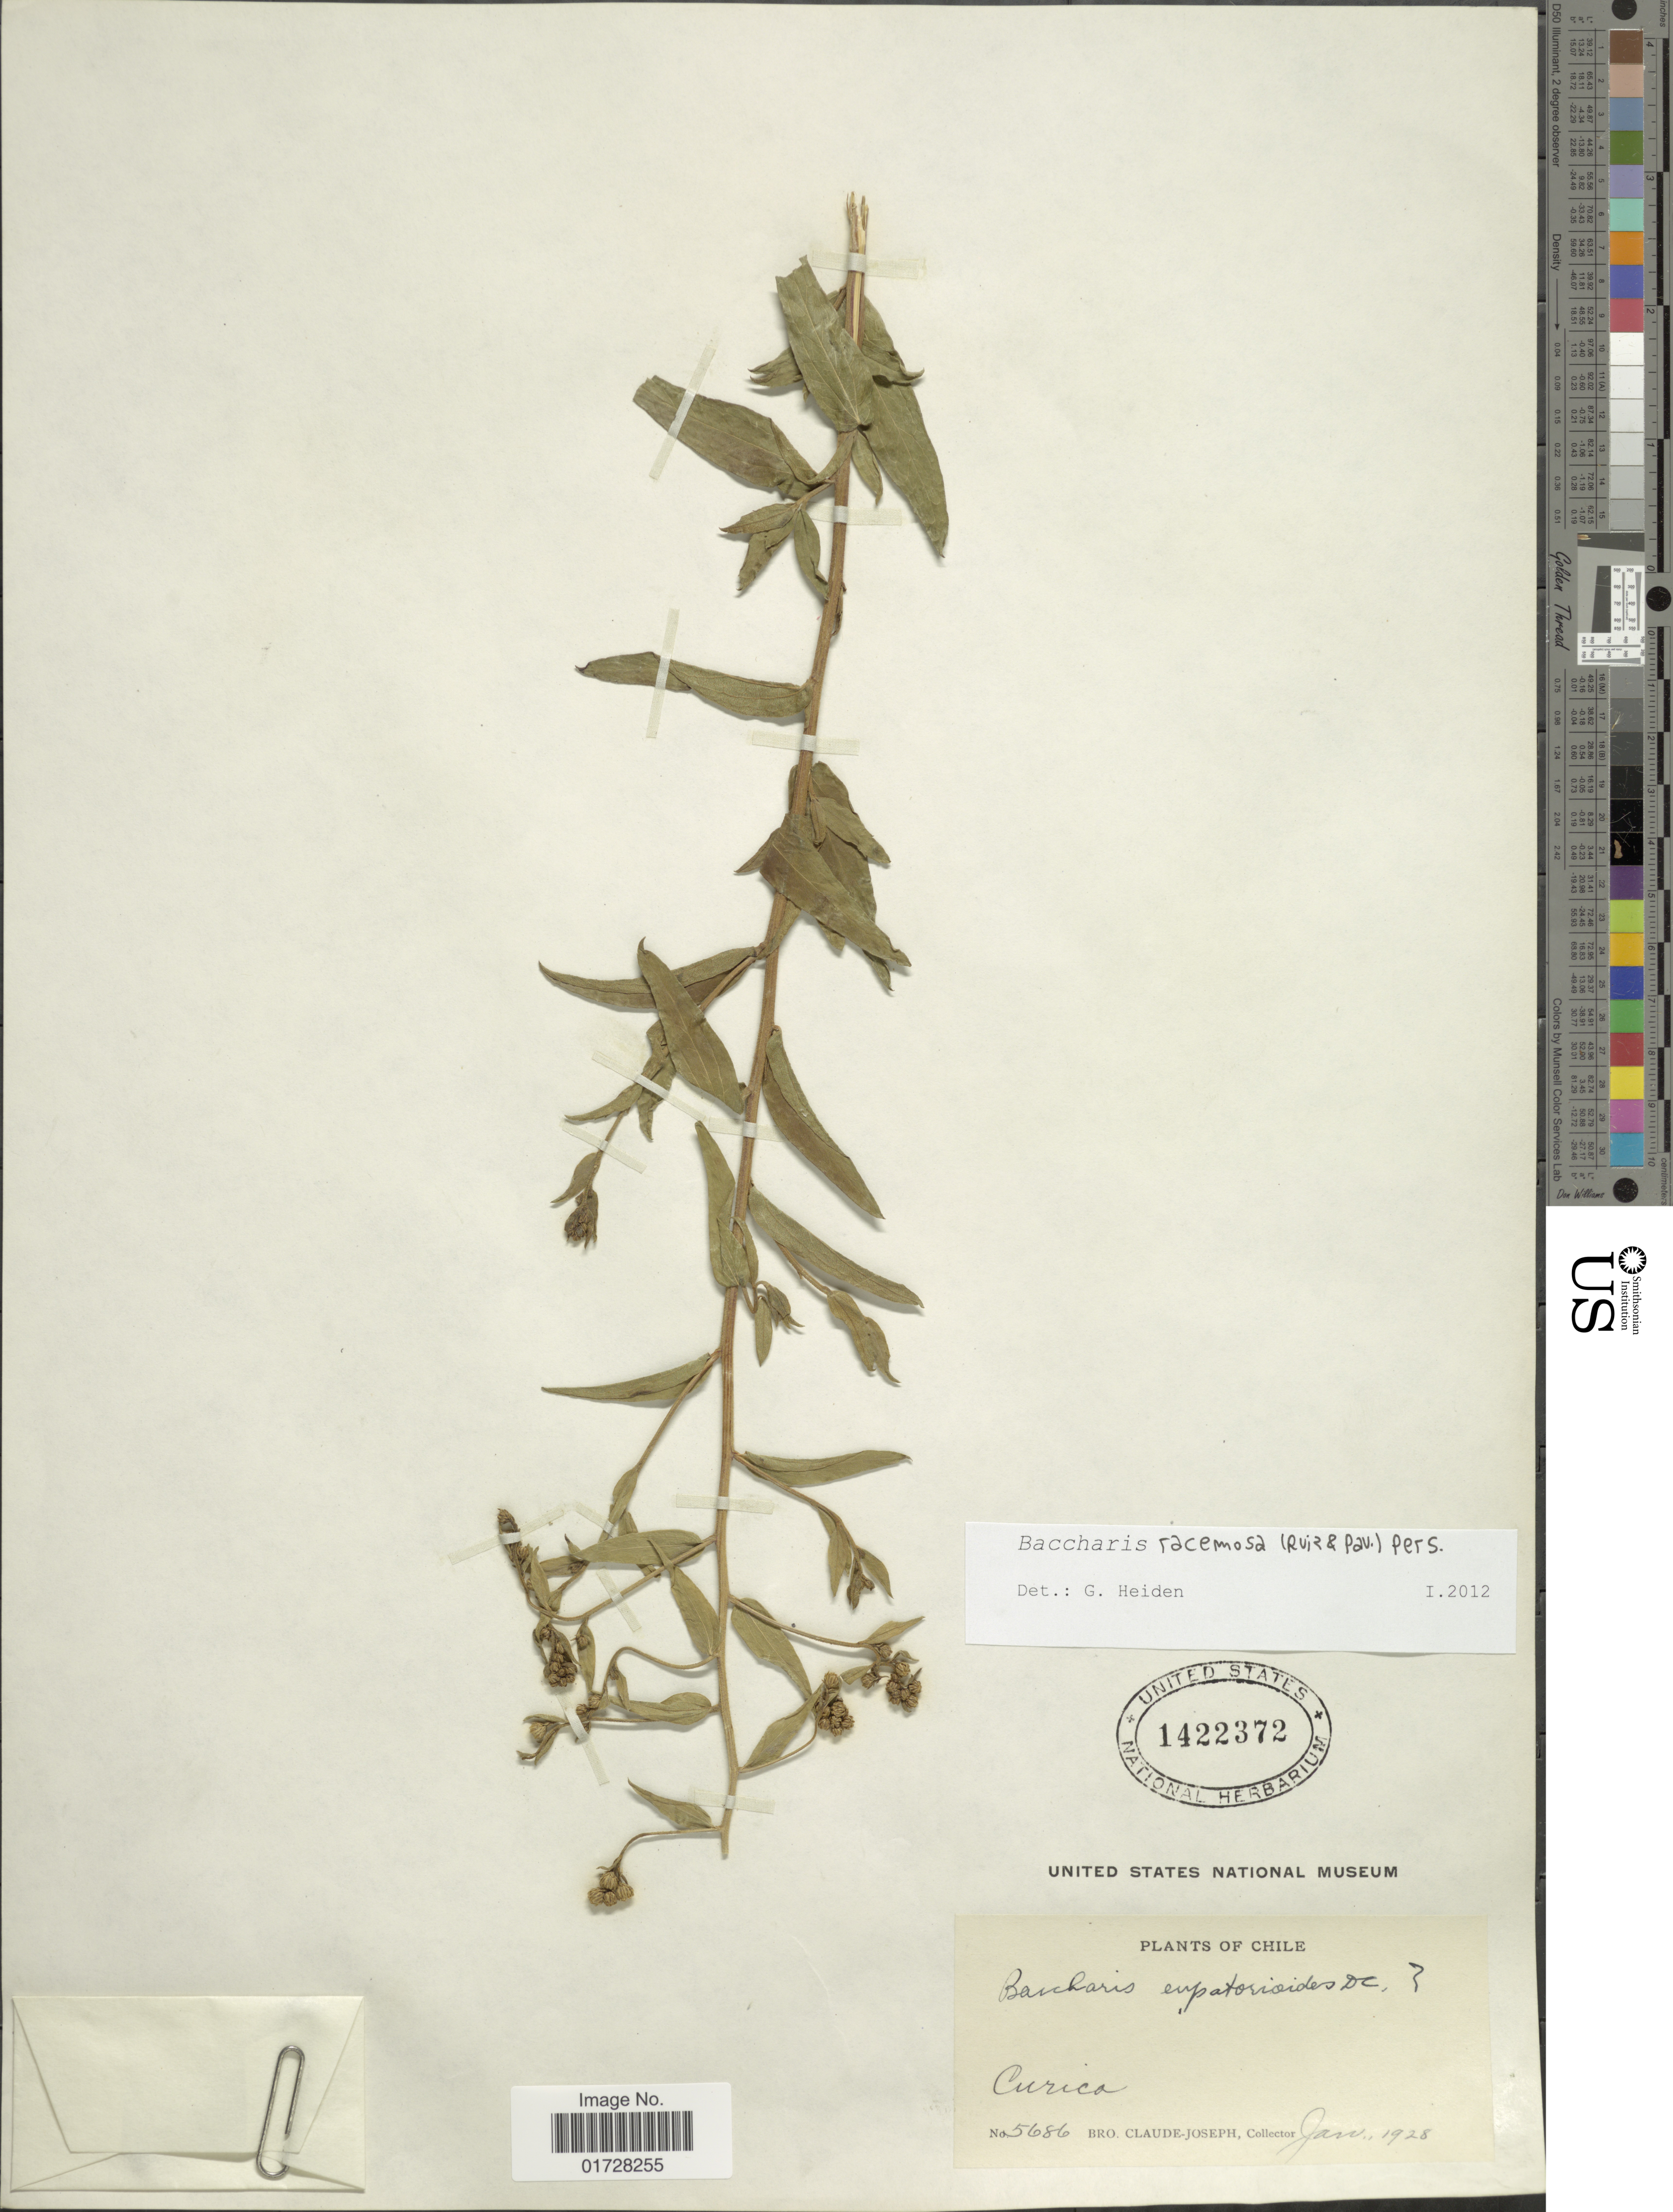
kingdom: Plantae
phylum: Tracheophyta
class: Magnoliopsida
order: Asterales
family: Asteraceae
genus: Baccharis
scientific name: Baccharis racemosa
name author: (Ruiz & Pav.) DC.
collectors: Bro. Claude-Joseph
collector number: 5686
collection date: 1928-01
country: Chile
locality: Curico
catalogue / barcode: US 1422372